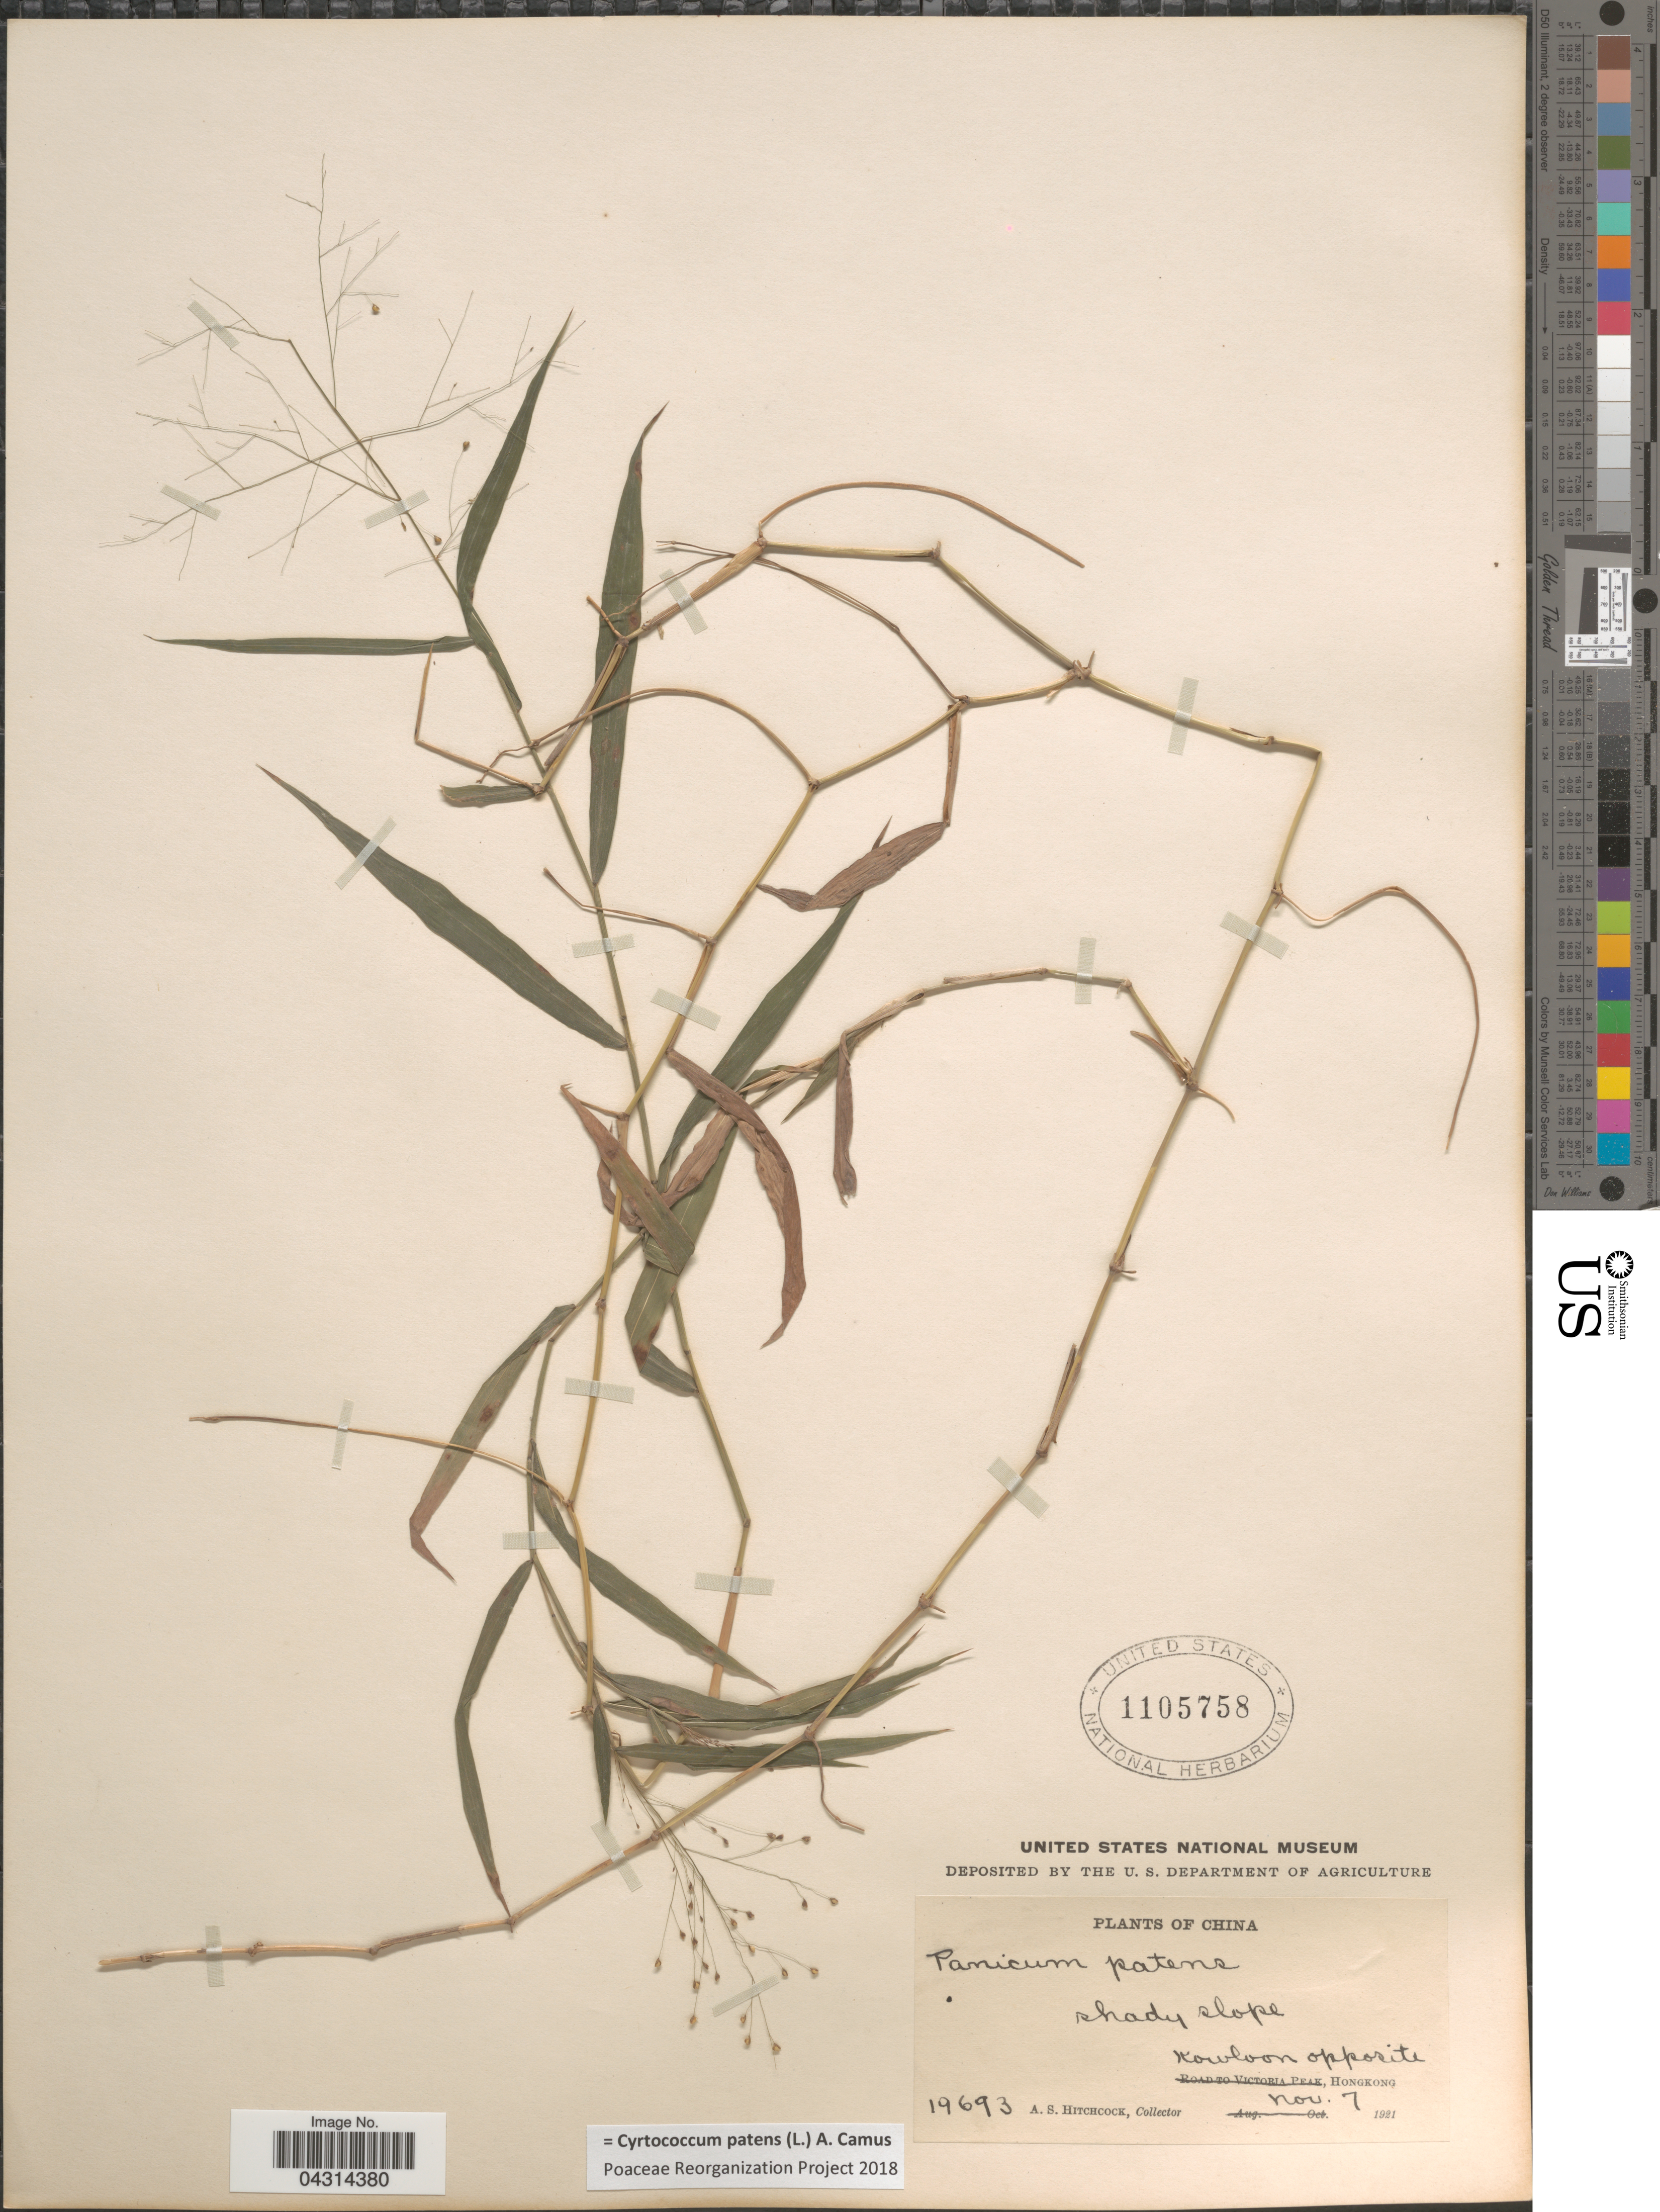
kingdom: Plantae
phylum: Tracheophyta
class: Liliopsida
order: Poales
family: Poaceae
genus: Cyrtococcum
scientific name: Cyrtococcum patens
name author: (L.) A. Camus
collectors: A. S. Hitchcock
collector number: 19693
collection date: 1921-11-07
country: China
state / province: Hong Kong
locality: Kowloon opposite. Hongkong.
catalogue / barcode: US 1105758